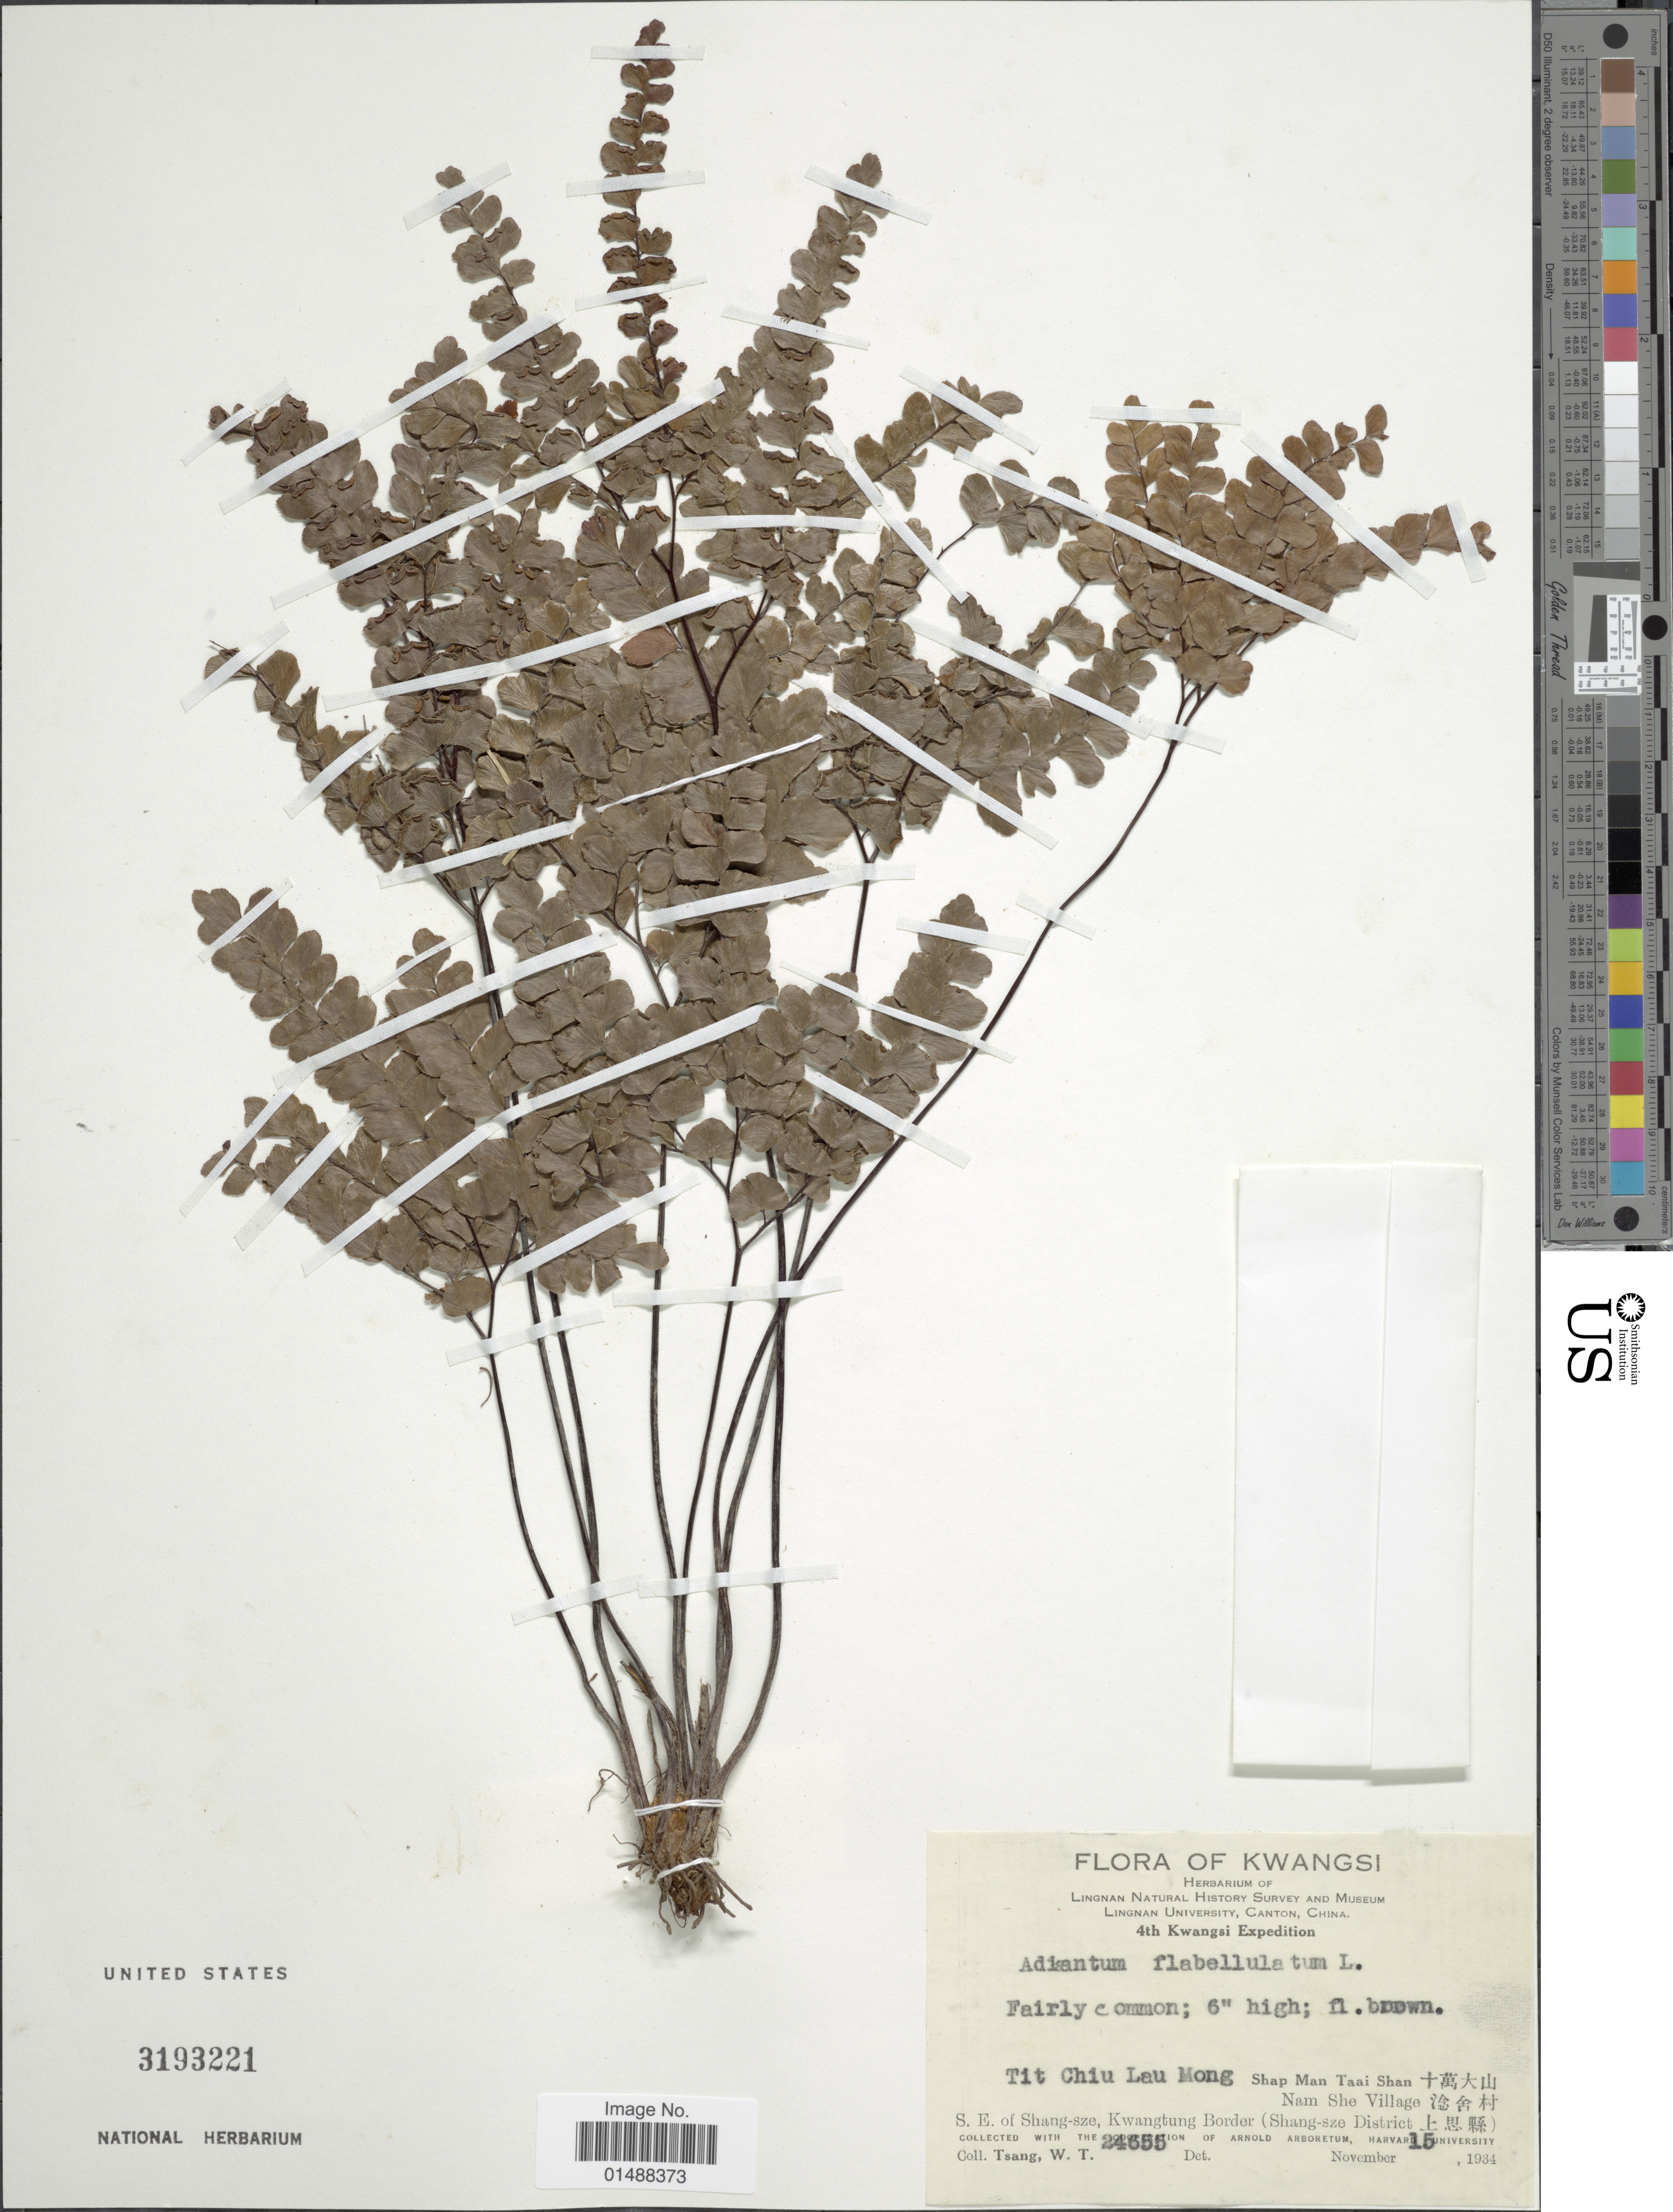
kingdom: Plantae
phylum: Tracheophyta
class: Polypodiopsida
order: Polypodiales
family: Pteridaceae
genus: Adiantum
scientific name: Adiantum flabellulatum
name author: L.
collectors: W. T. Tsang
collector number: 24655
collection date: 1934-11-15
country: China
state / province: Guangdong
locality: Kwangsi, Tit Chiu Lau Mong, Shap Man Taai Shan X, Nam She Village X, S.E. of Shang-sze, Kwangtung Border (Shan-sze District X).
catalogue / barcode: US 3193221